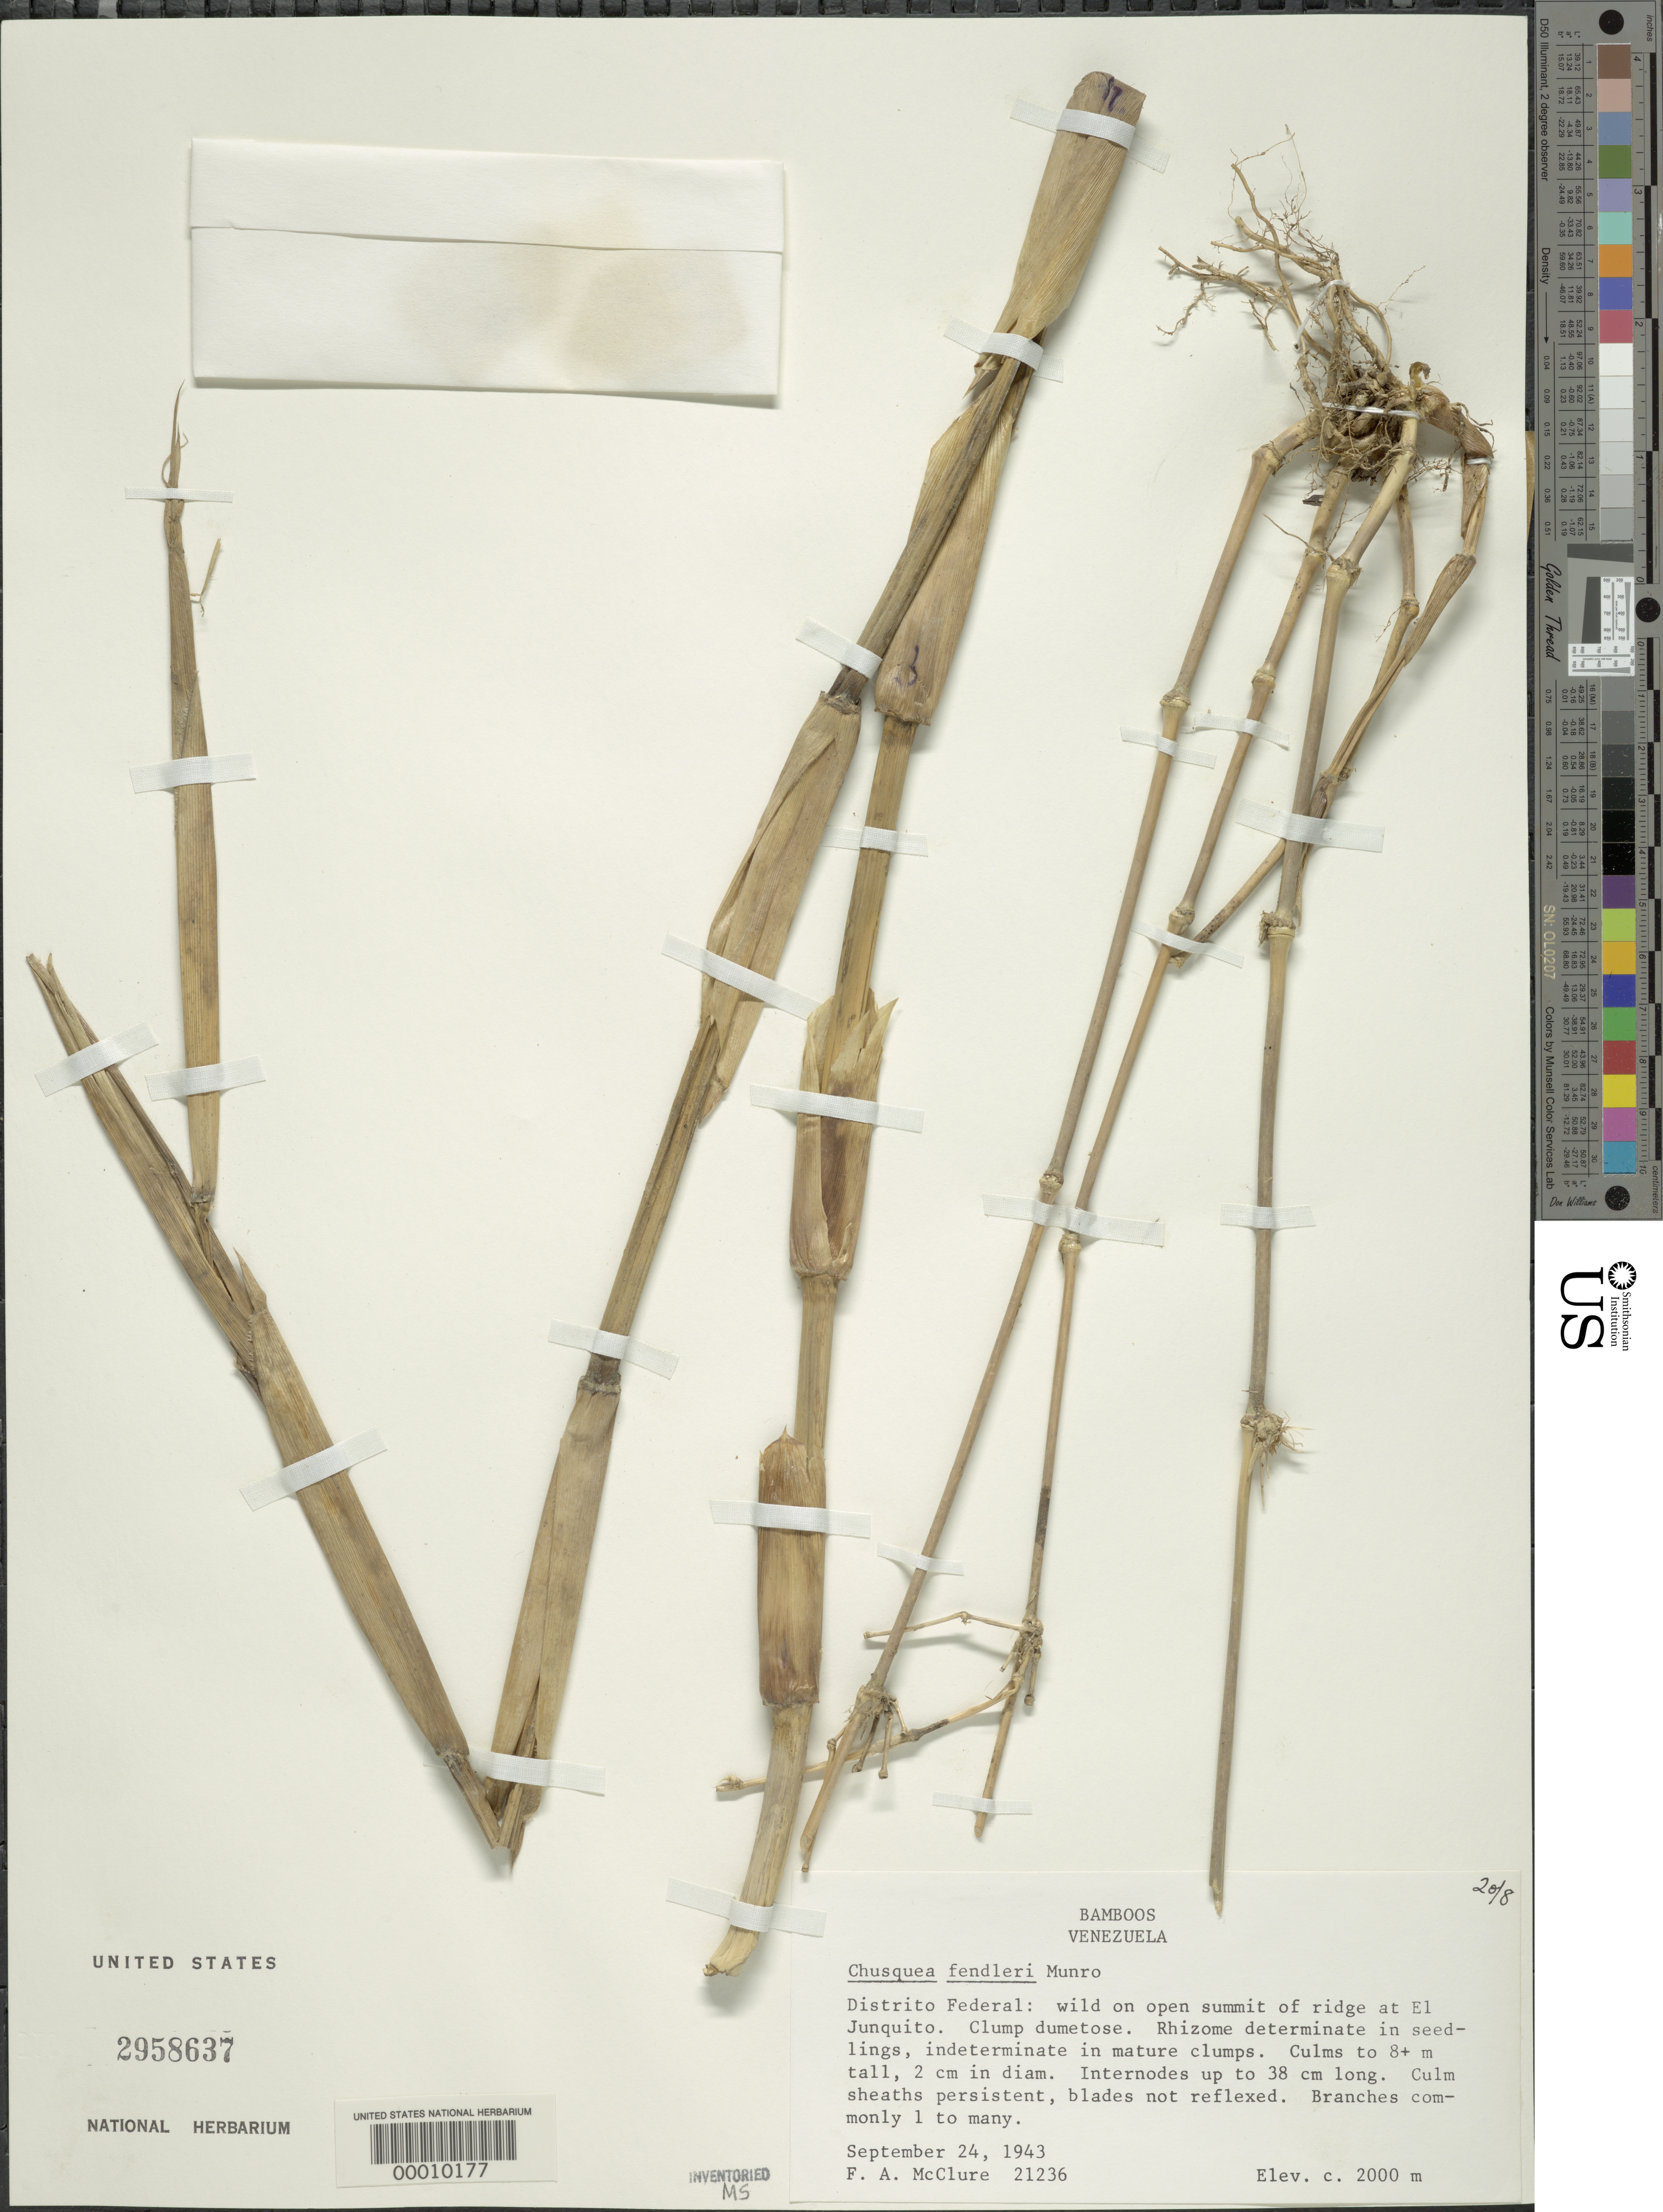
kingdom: Plantae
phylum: Tracheophyta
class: Liliopsida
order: Poales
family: Poaceae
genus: Chusquea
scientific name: Chusquea fendleri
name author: Munro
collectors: F. A. McClure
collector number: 21236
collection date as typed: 24 Sep 1943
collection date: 1943-09-24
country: Venezuela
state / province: Distrito Federal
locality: El junquito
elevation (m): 2000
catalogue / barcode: US 2958637